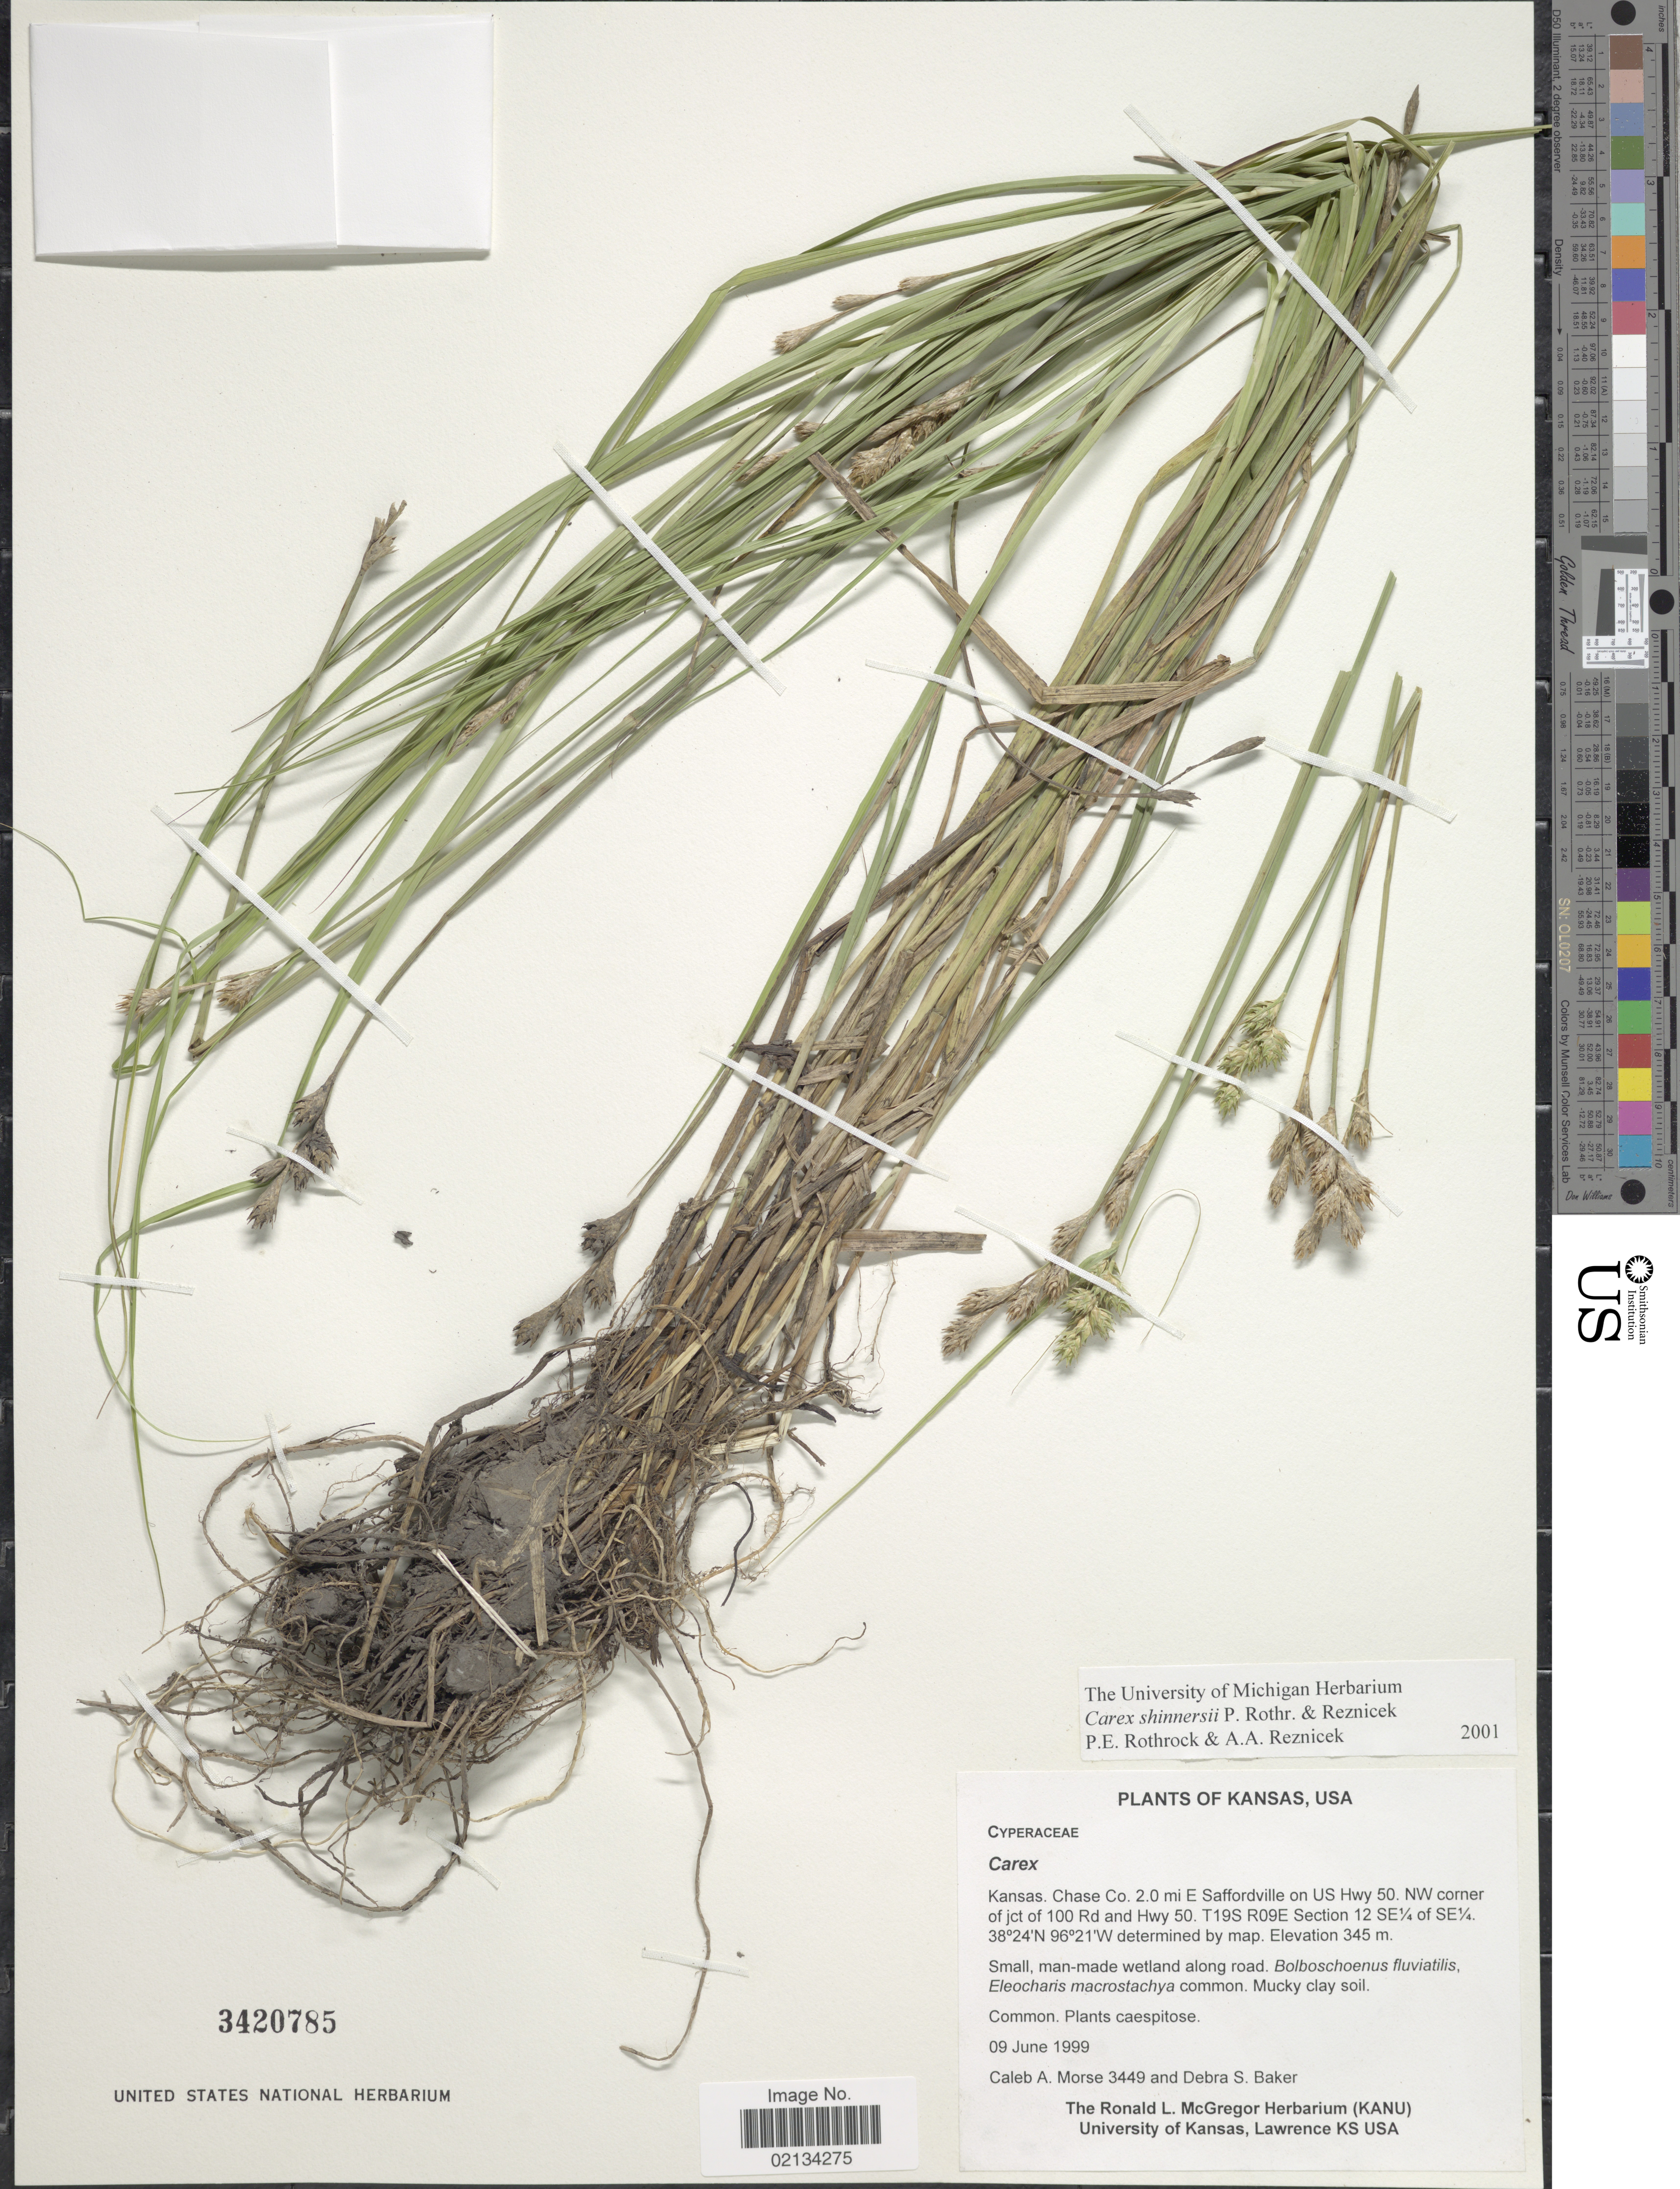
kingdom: Plantae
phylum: Tracheophyta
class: Liliopsida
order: Poales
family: Cyperaceae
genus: Carex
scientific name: Carex shinnersii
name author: P. Rothr. & Reznicek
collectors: C. Morse & D. Baker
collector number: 3449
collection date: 1999-06-09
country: United States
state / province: Kansas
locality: Chase Co. 2.0 mi E Saffordville on US Hwy 50, NW corner of jct of 100 Rd and Hwy 50, T19S R09E Section 12 SE1/4 of SE1/4.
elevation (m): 345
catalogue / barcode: US 3420785